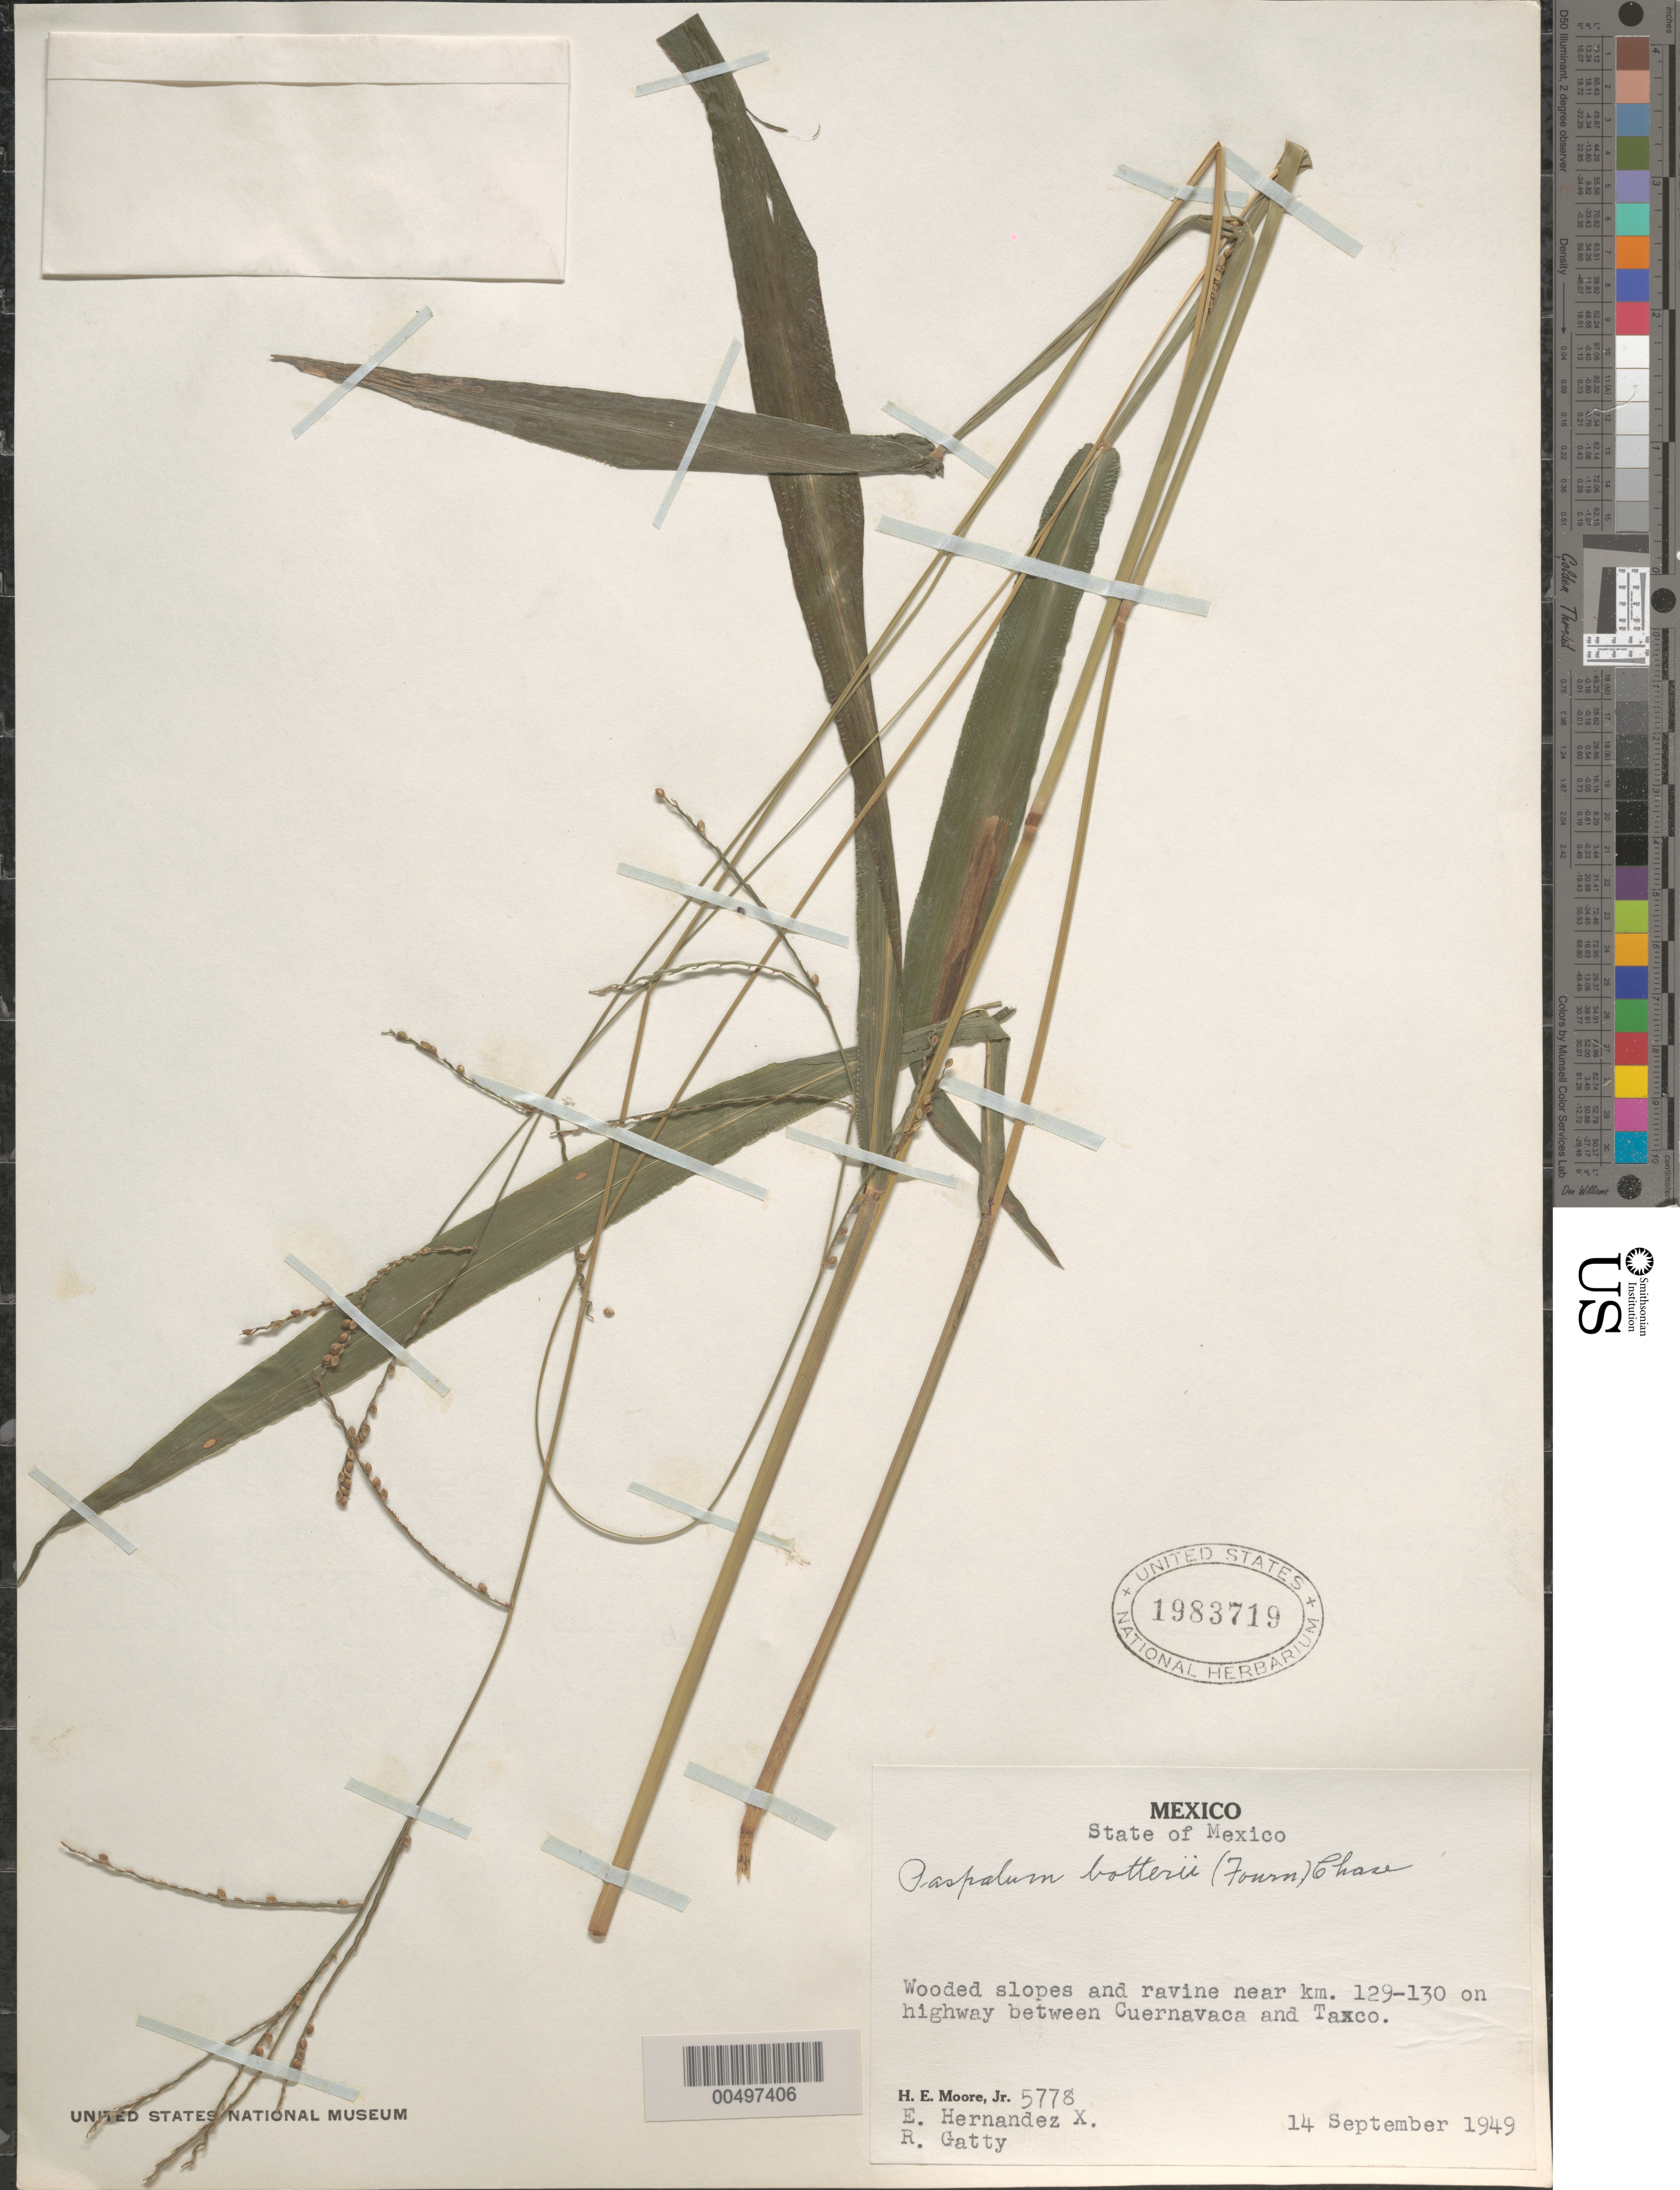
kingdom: Plantae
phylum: Tracheophyta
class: Liliopsida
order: Poales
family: Poaceae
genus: Paspalum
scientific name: Paspalum botteri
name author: (E. Fourn.) Chase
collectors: H. E. Moore, E. I. Hernández-X. & R. Gatty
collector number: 5778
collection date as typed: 14 Sep 1949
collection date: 1949-09-14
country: Mexico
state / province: México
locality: Near km 129-130 on hwy between Cuernavaca & Taxco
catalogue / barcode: US 1983719